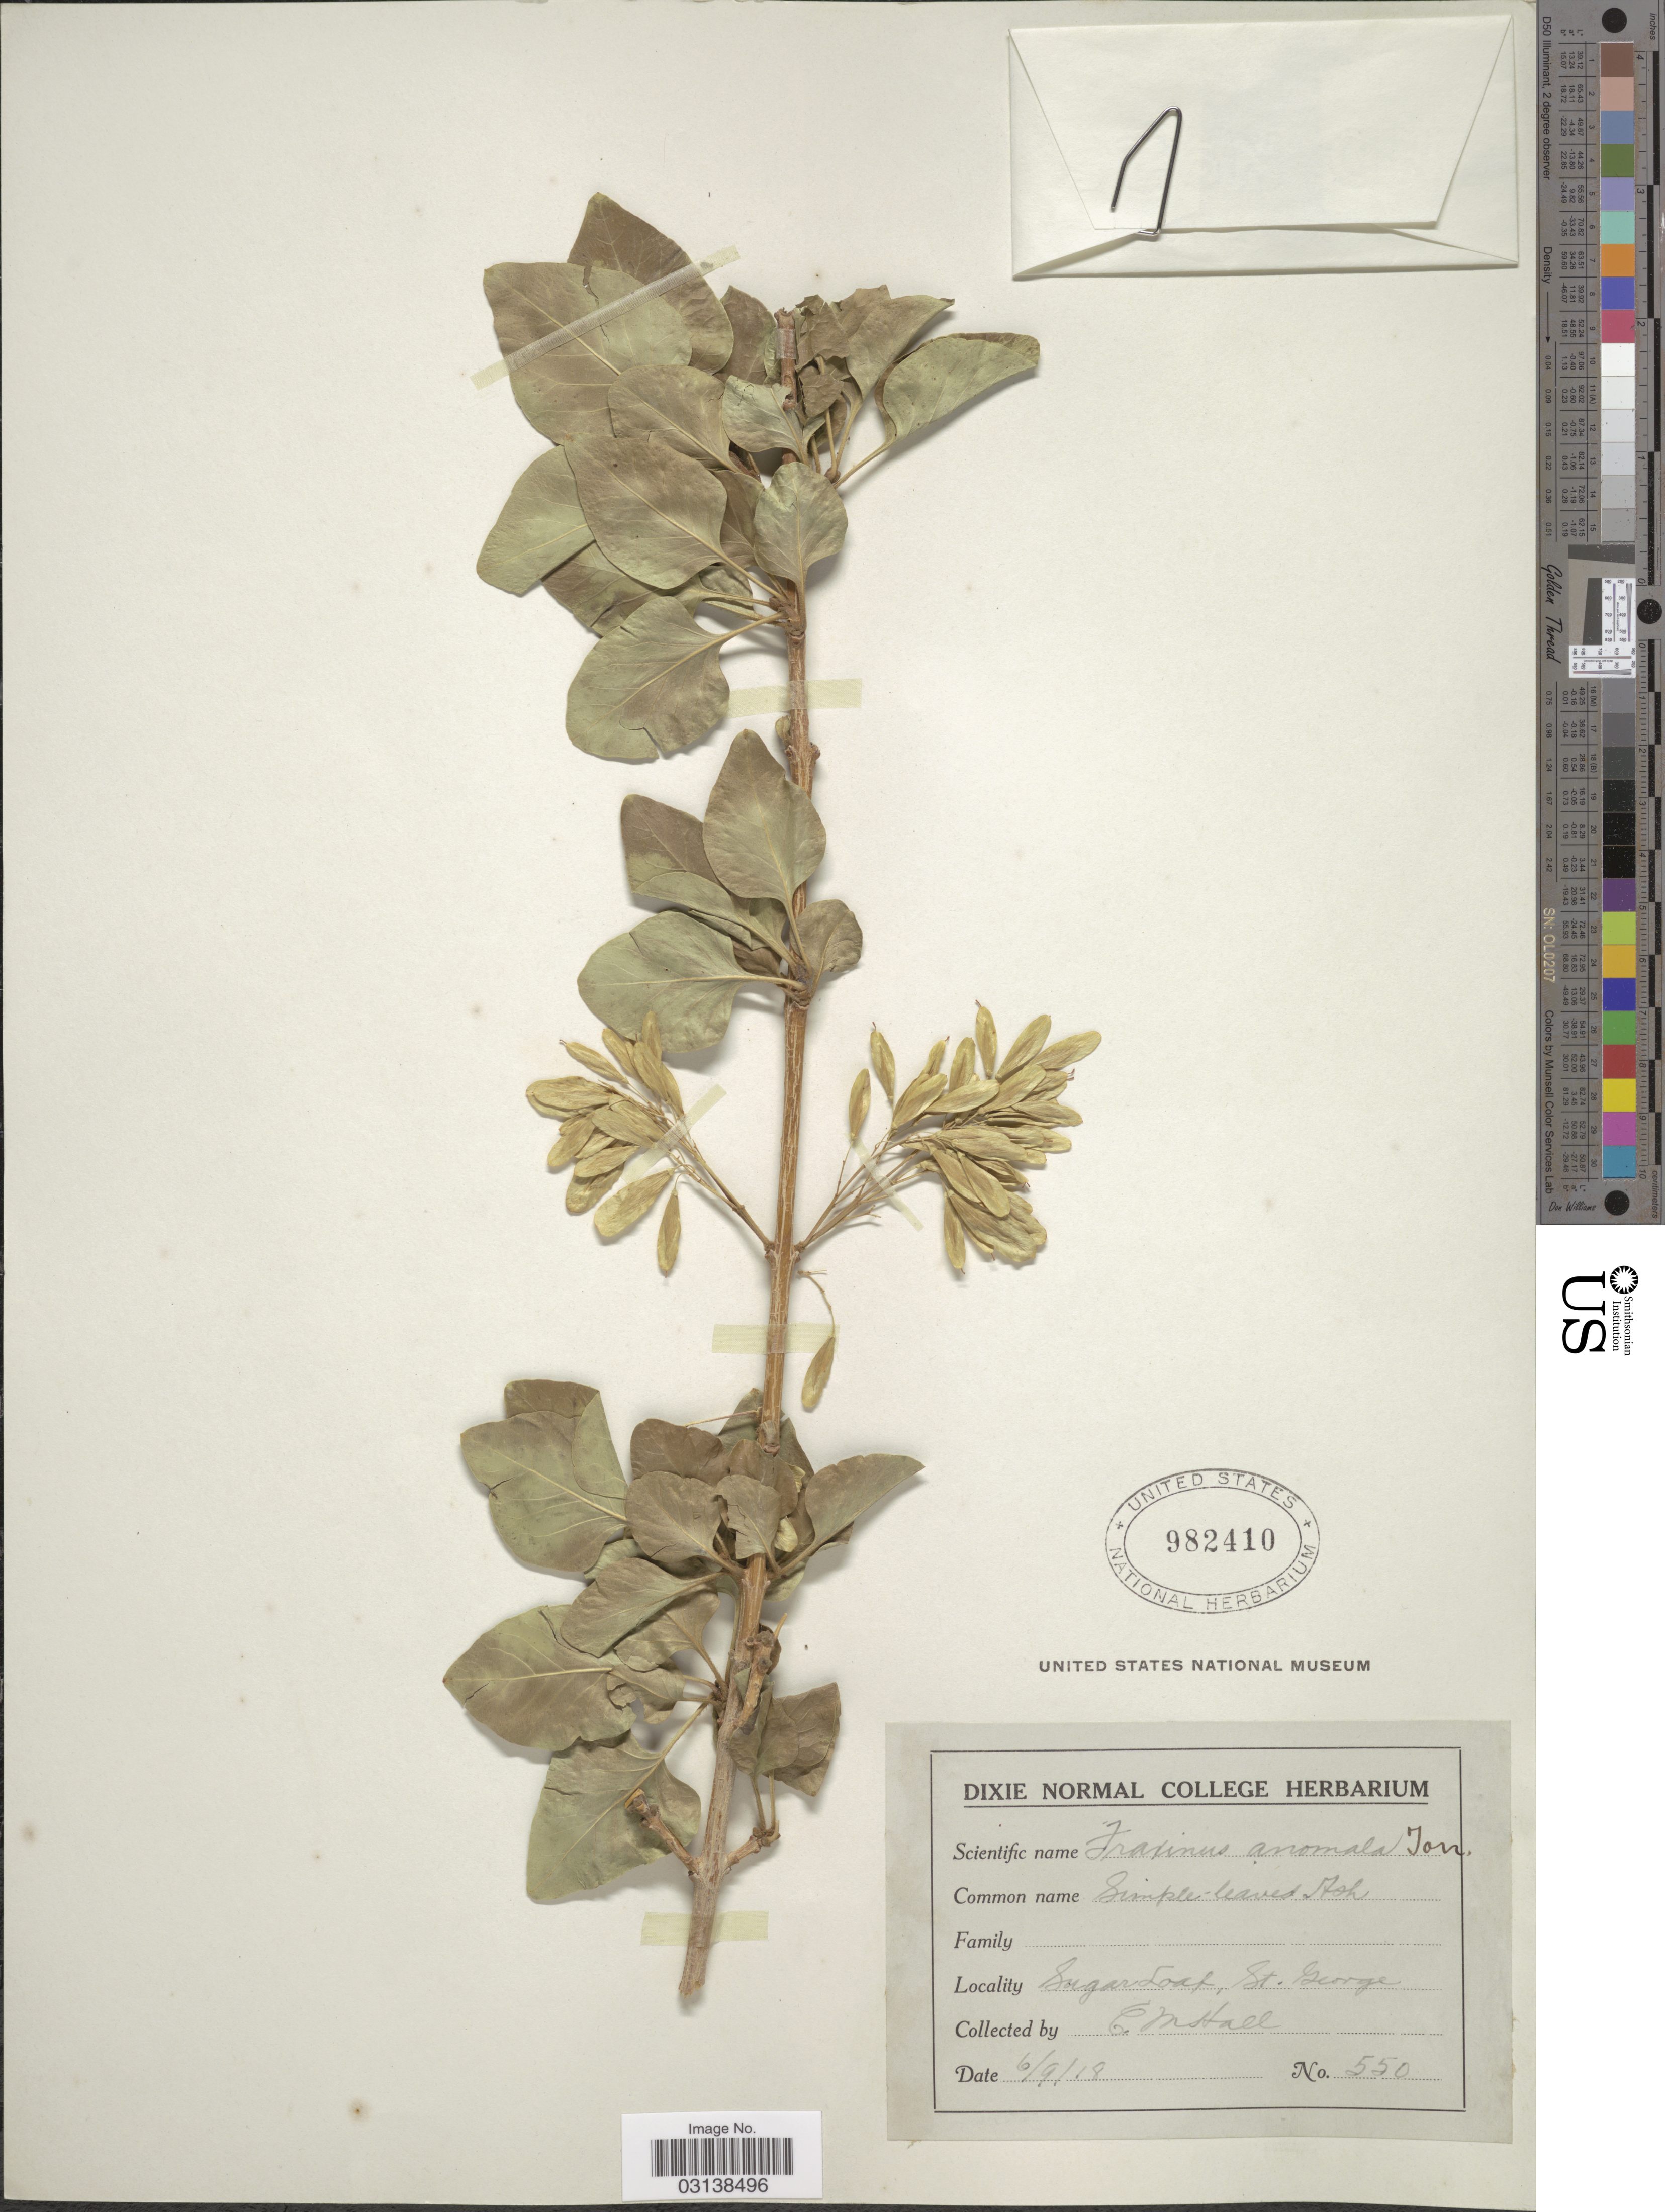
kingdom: Plantae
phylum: Tracheophyta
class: Magnoliopsida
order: Lamiales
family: Oleaceae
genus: Fraxinus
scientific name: Fraxinus anomala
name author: Torr. ex S. Watson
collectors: E. Hall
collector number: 550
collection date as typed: Transcribed d/m/y: 9/6/18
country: United States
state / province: Utah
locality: Sugarloaf, St. George.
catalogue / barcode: US 982410